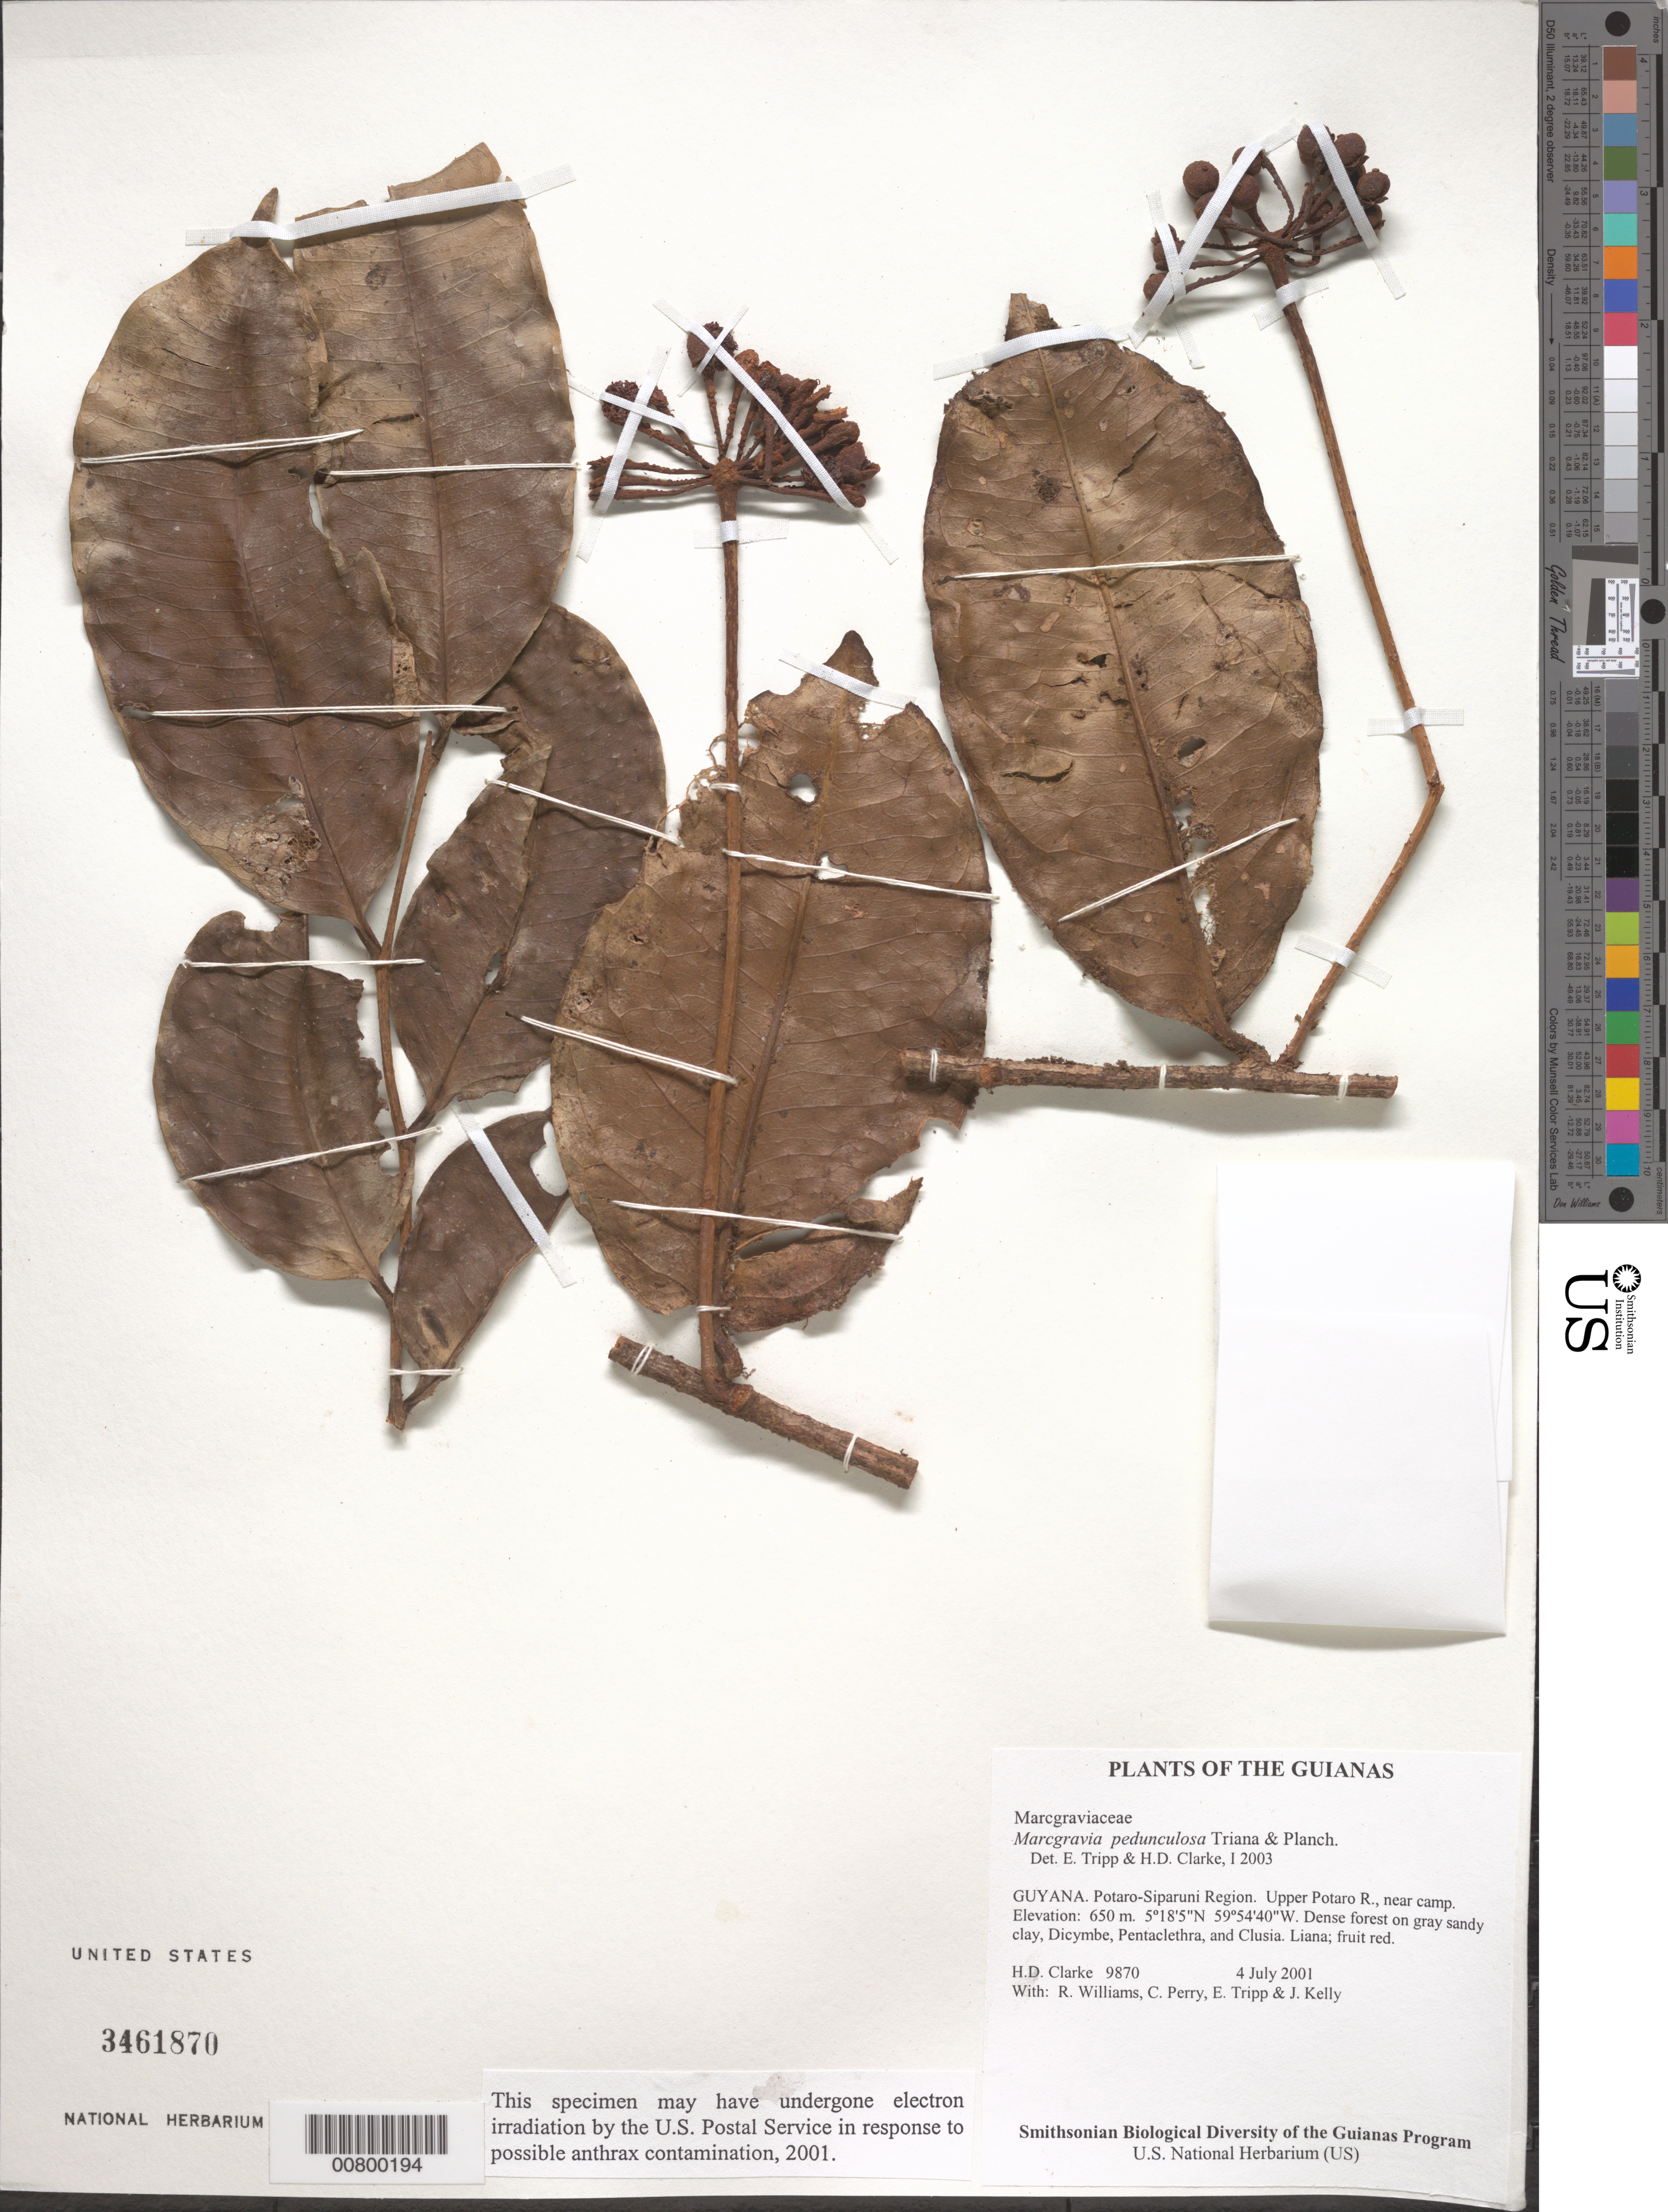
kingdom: Plantae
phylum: Tracheophyta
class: Magnoliopsida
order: Ericales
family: Marcgraviaceae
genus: Marcgravia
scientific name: Marcgravia pedunculosa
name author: Triana & Planch.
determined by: Tripp, E. A.; Clarke, H. D.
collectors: H. D. Clarke, R. Williams, C. Perry, E. Tripp & J. Kelly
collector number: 9870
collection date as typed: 4 July 2001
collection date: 2001-07-04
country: Guyana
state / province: Potaro-Siparuni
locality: Upper Potaro R., near camp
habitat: Dense forest on gray sandy clay, Dicymbe, Pentaclethra, and Clusia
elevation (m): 650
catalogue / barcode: US 3461870